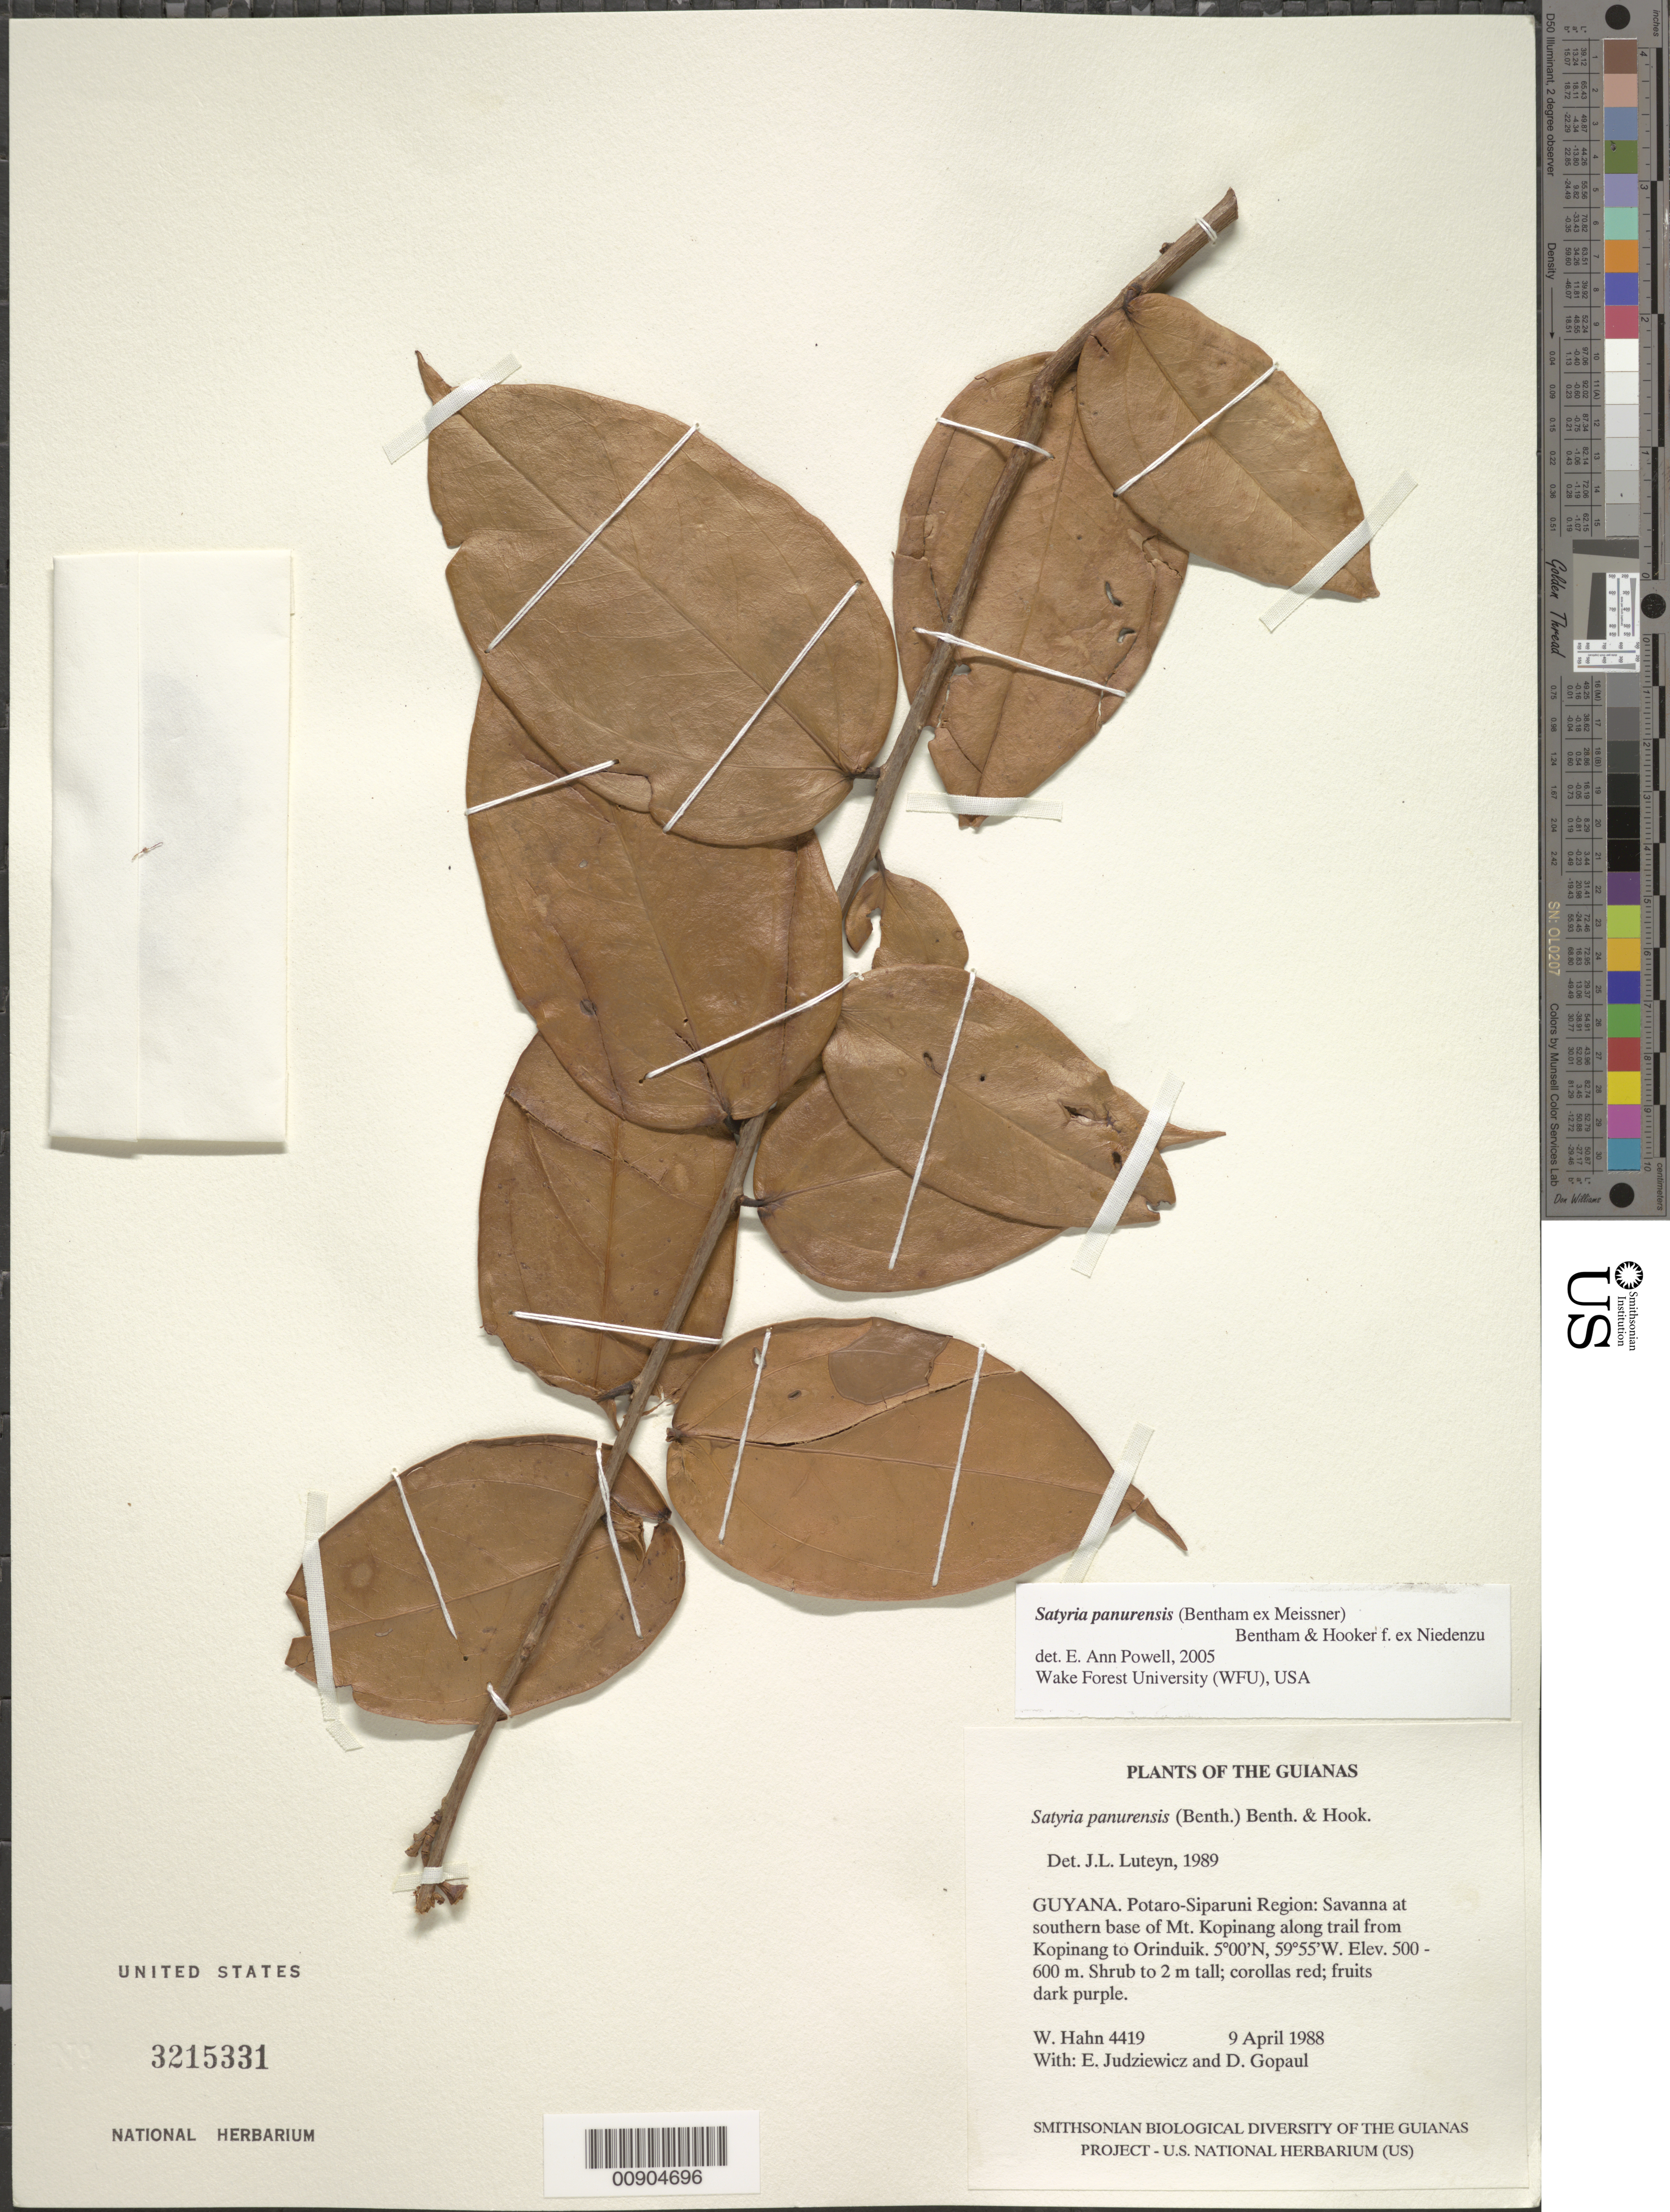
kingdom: Plantae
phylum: Tracheophyta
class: Magnoliopsida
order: Ericales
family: Ericaceae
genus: Satyria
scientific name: Satyria panurensis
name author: (Benth. ex Meisn.) Benth. & Hook. f. ex Nied.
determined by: Powell, E. A.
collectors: W. Hahn, E. J. Judziewicz & D. Gopaul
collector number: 4419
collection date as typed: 9 April 1988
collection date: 1988-04-09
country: Guyana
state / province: Potaro-Siparuni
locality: Southern base of Mt. Kopinang along trail from Kopinang to Orinduik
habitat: Savanna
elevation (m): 500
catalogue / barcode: US 3215331